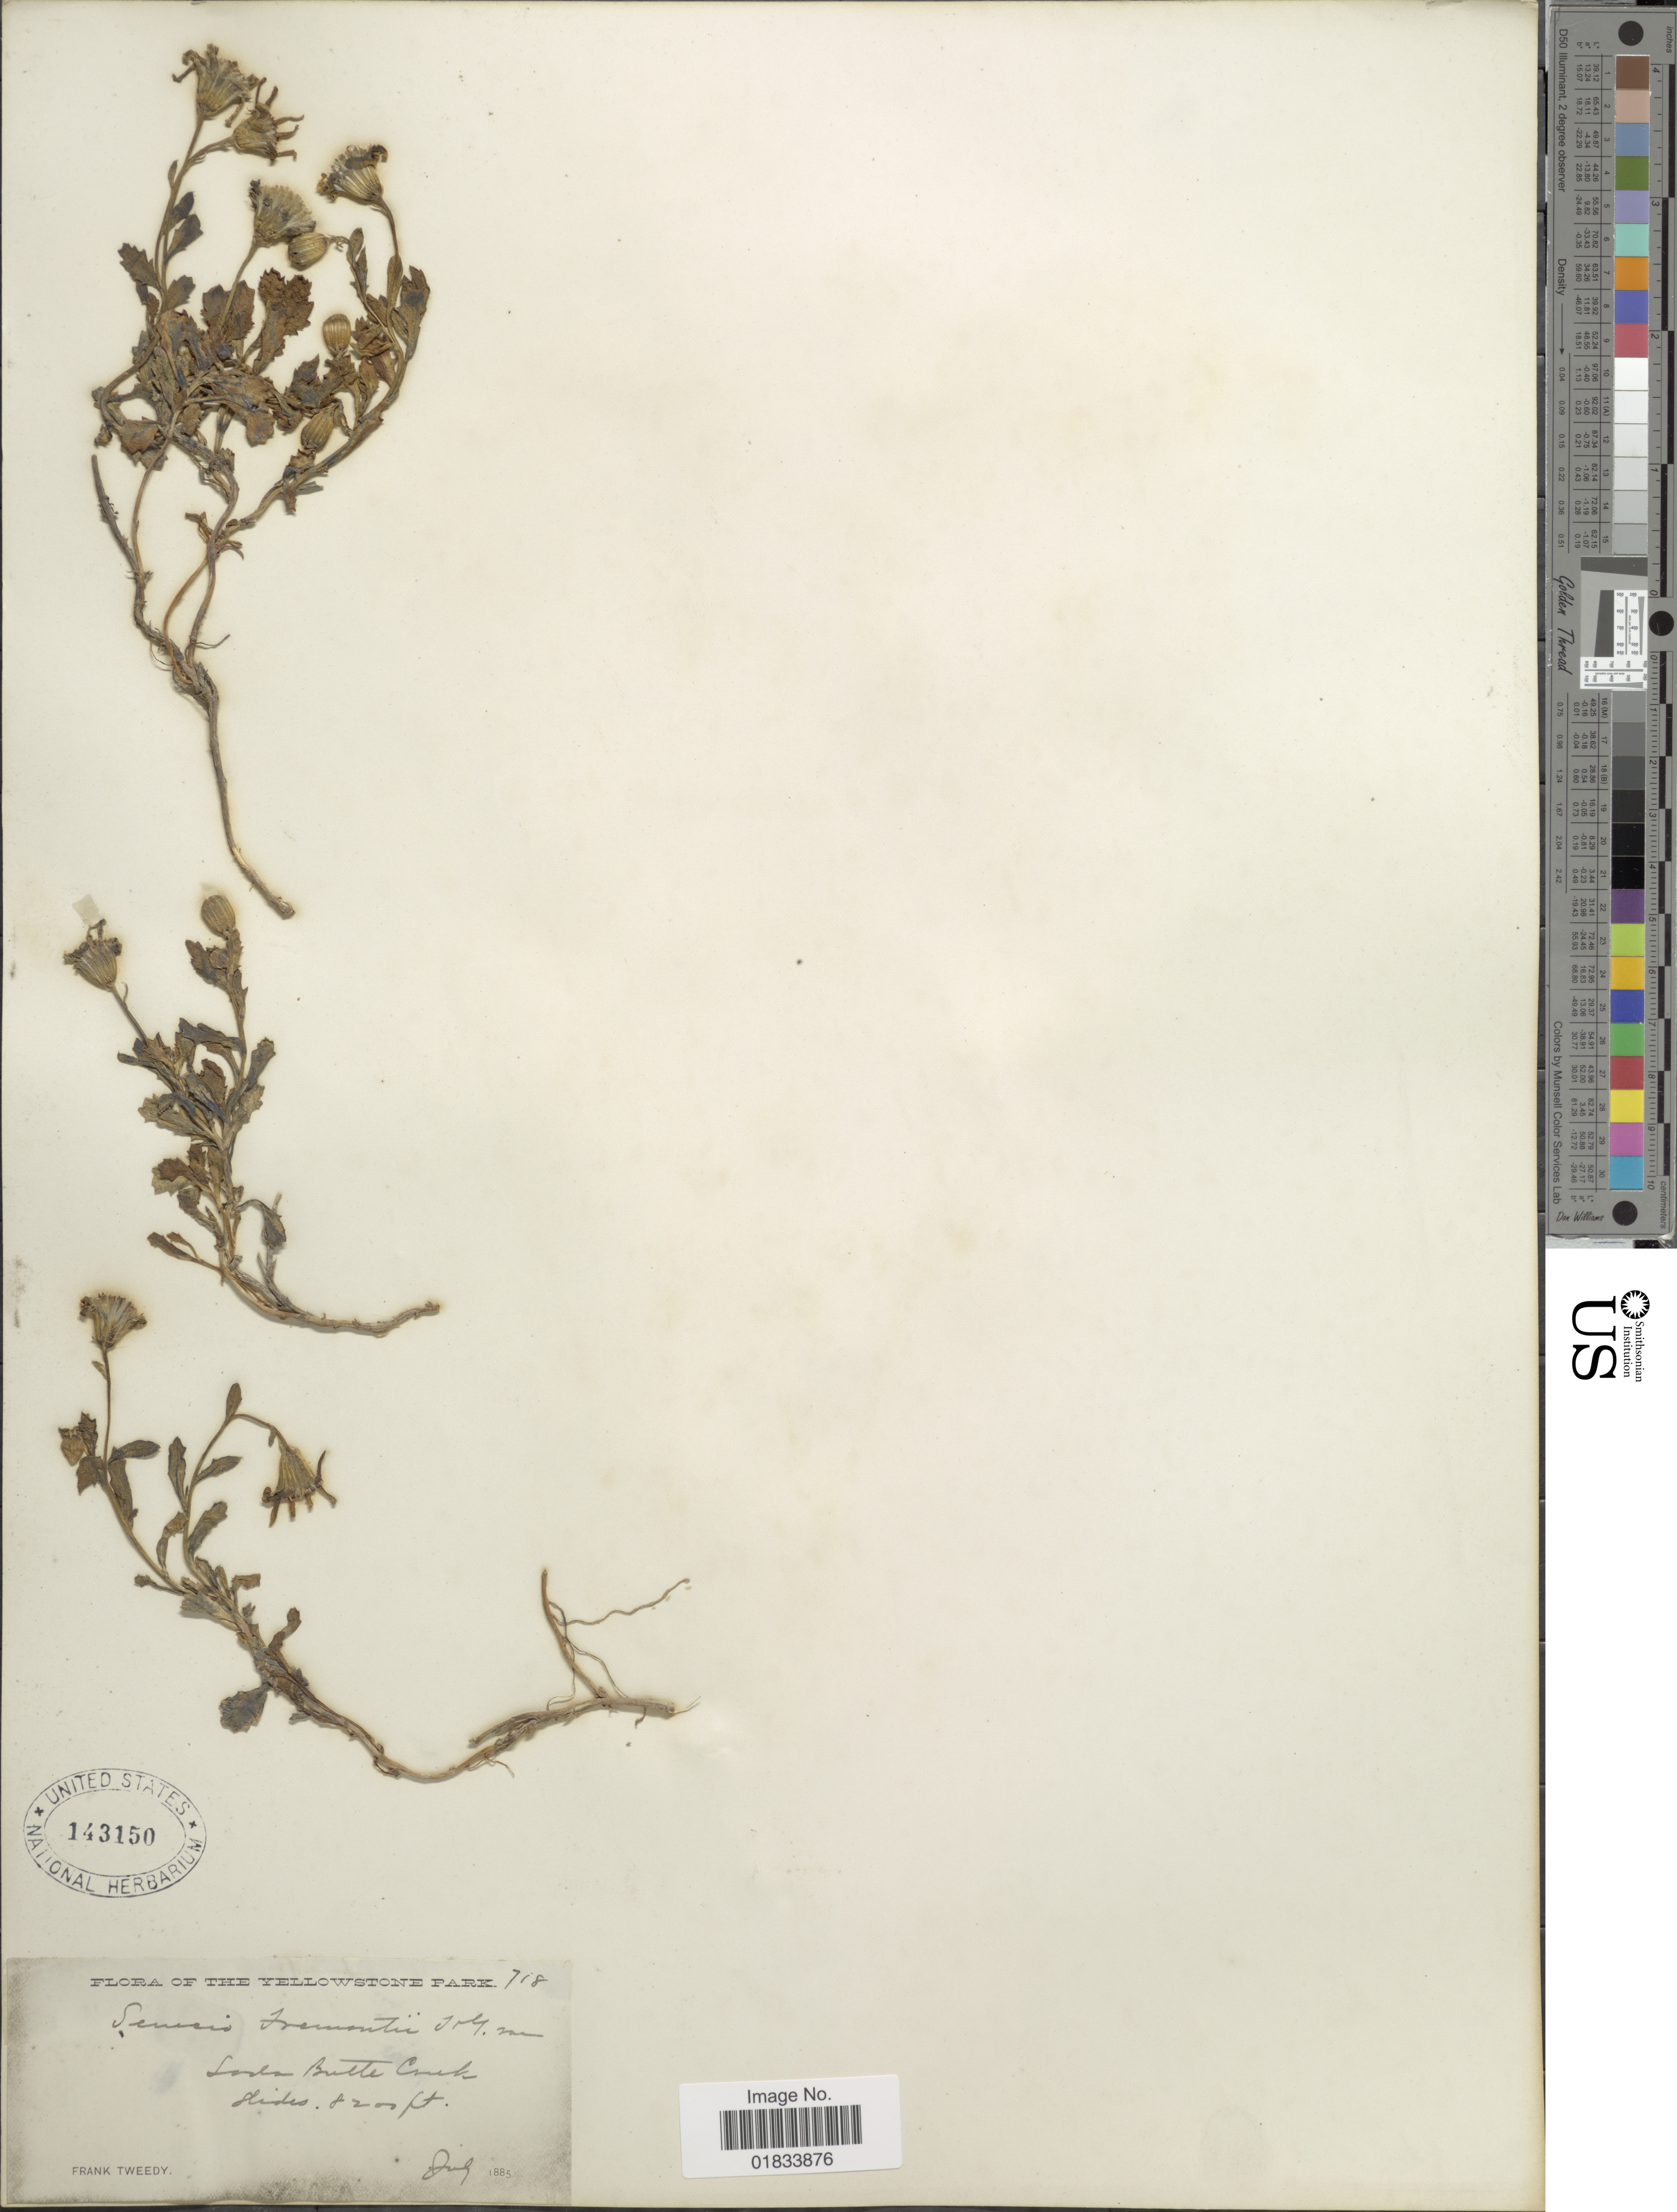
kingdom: Plantae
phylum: Tracheophyta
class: Magnoliopsida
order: Asterales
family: Asteraceae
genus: Senecio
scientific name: Senecio fremontii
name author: Torr. & A. Gray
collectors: F. Tweedy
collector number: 718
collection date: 1885-07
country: United States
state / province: Wyoming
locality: The Yellowstone Park, Soda Butte Creek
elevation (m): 2499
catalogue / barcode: US 143150